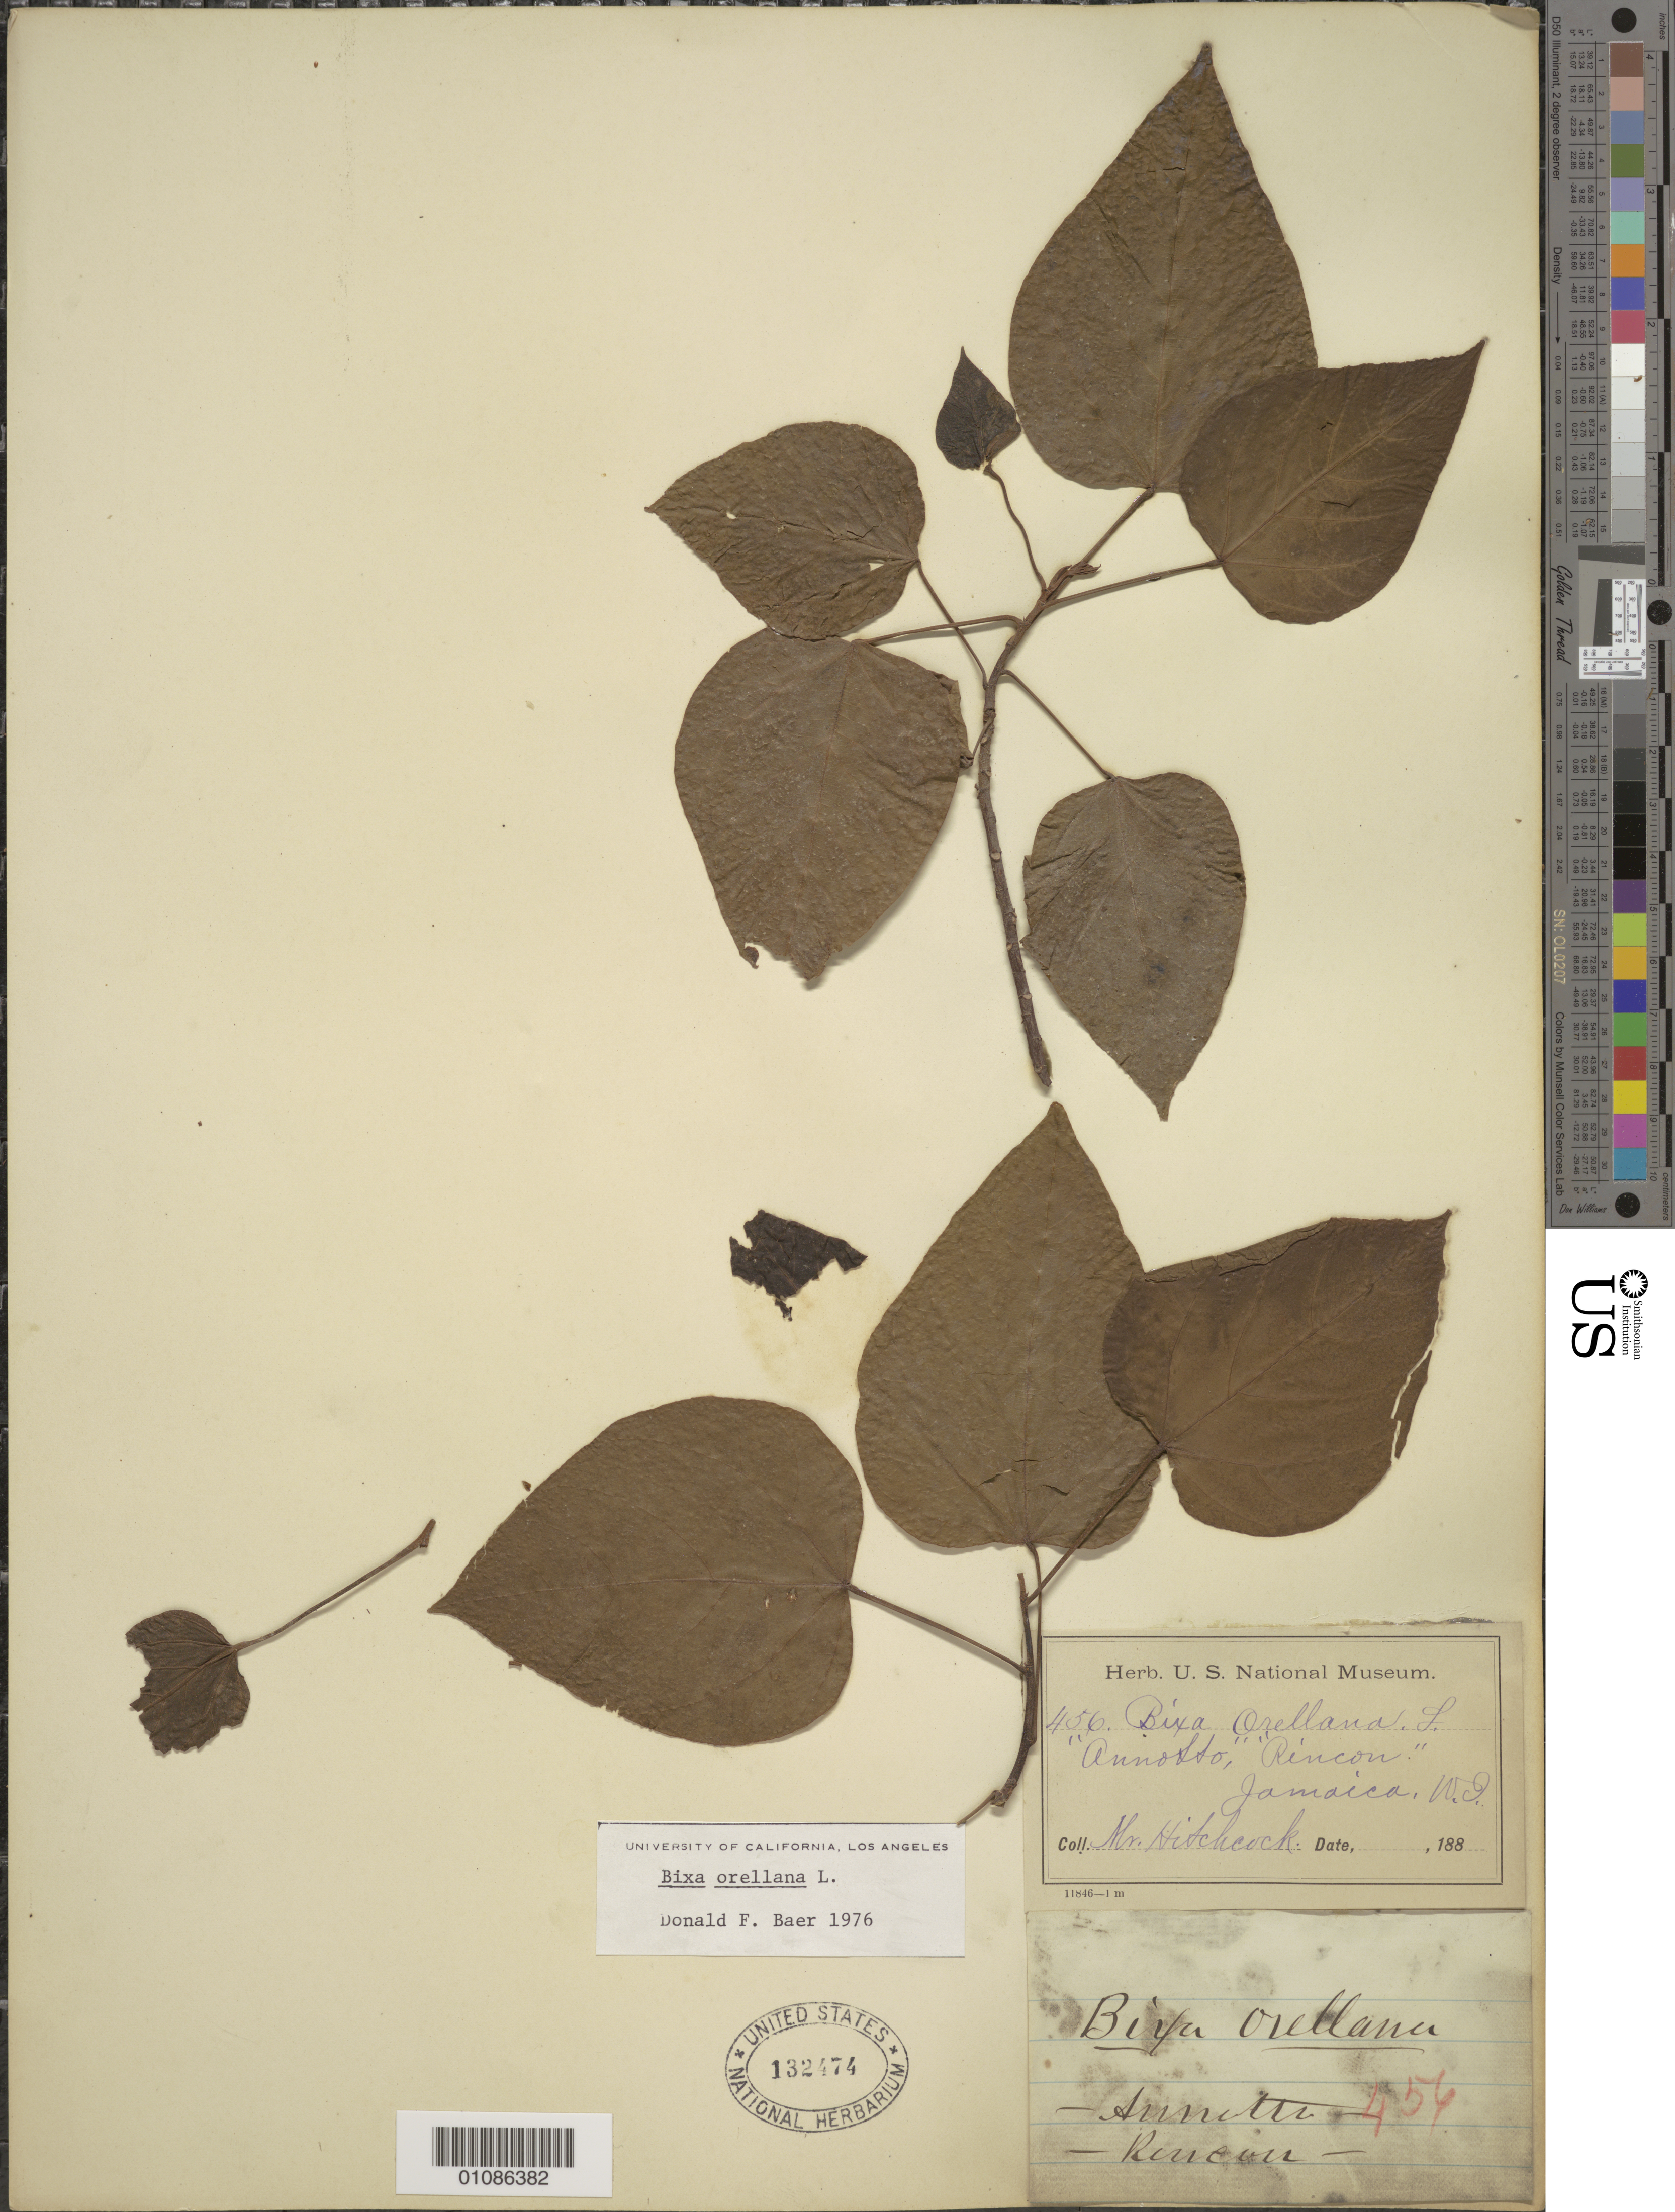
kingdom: Plantae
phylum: Tracheophyta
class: Magnoliopsida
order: Malvales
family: Bixaceae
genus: Bixa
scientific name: Bixa orellana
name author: L.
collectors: -- Hitchcock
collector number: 456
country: Jamaica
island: Jamaica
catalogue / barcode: US 132474